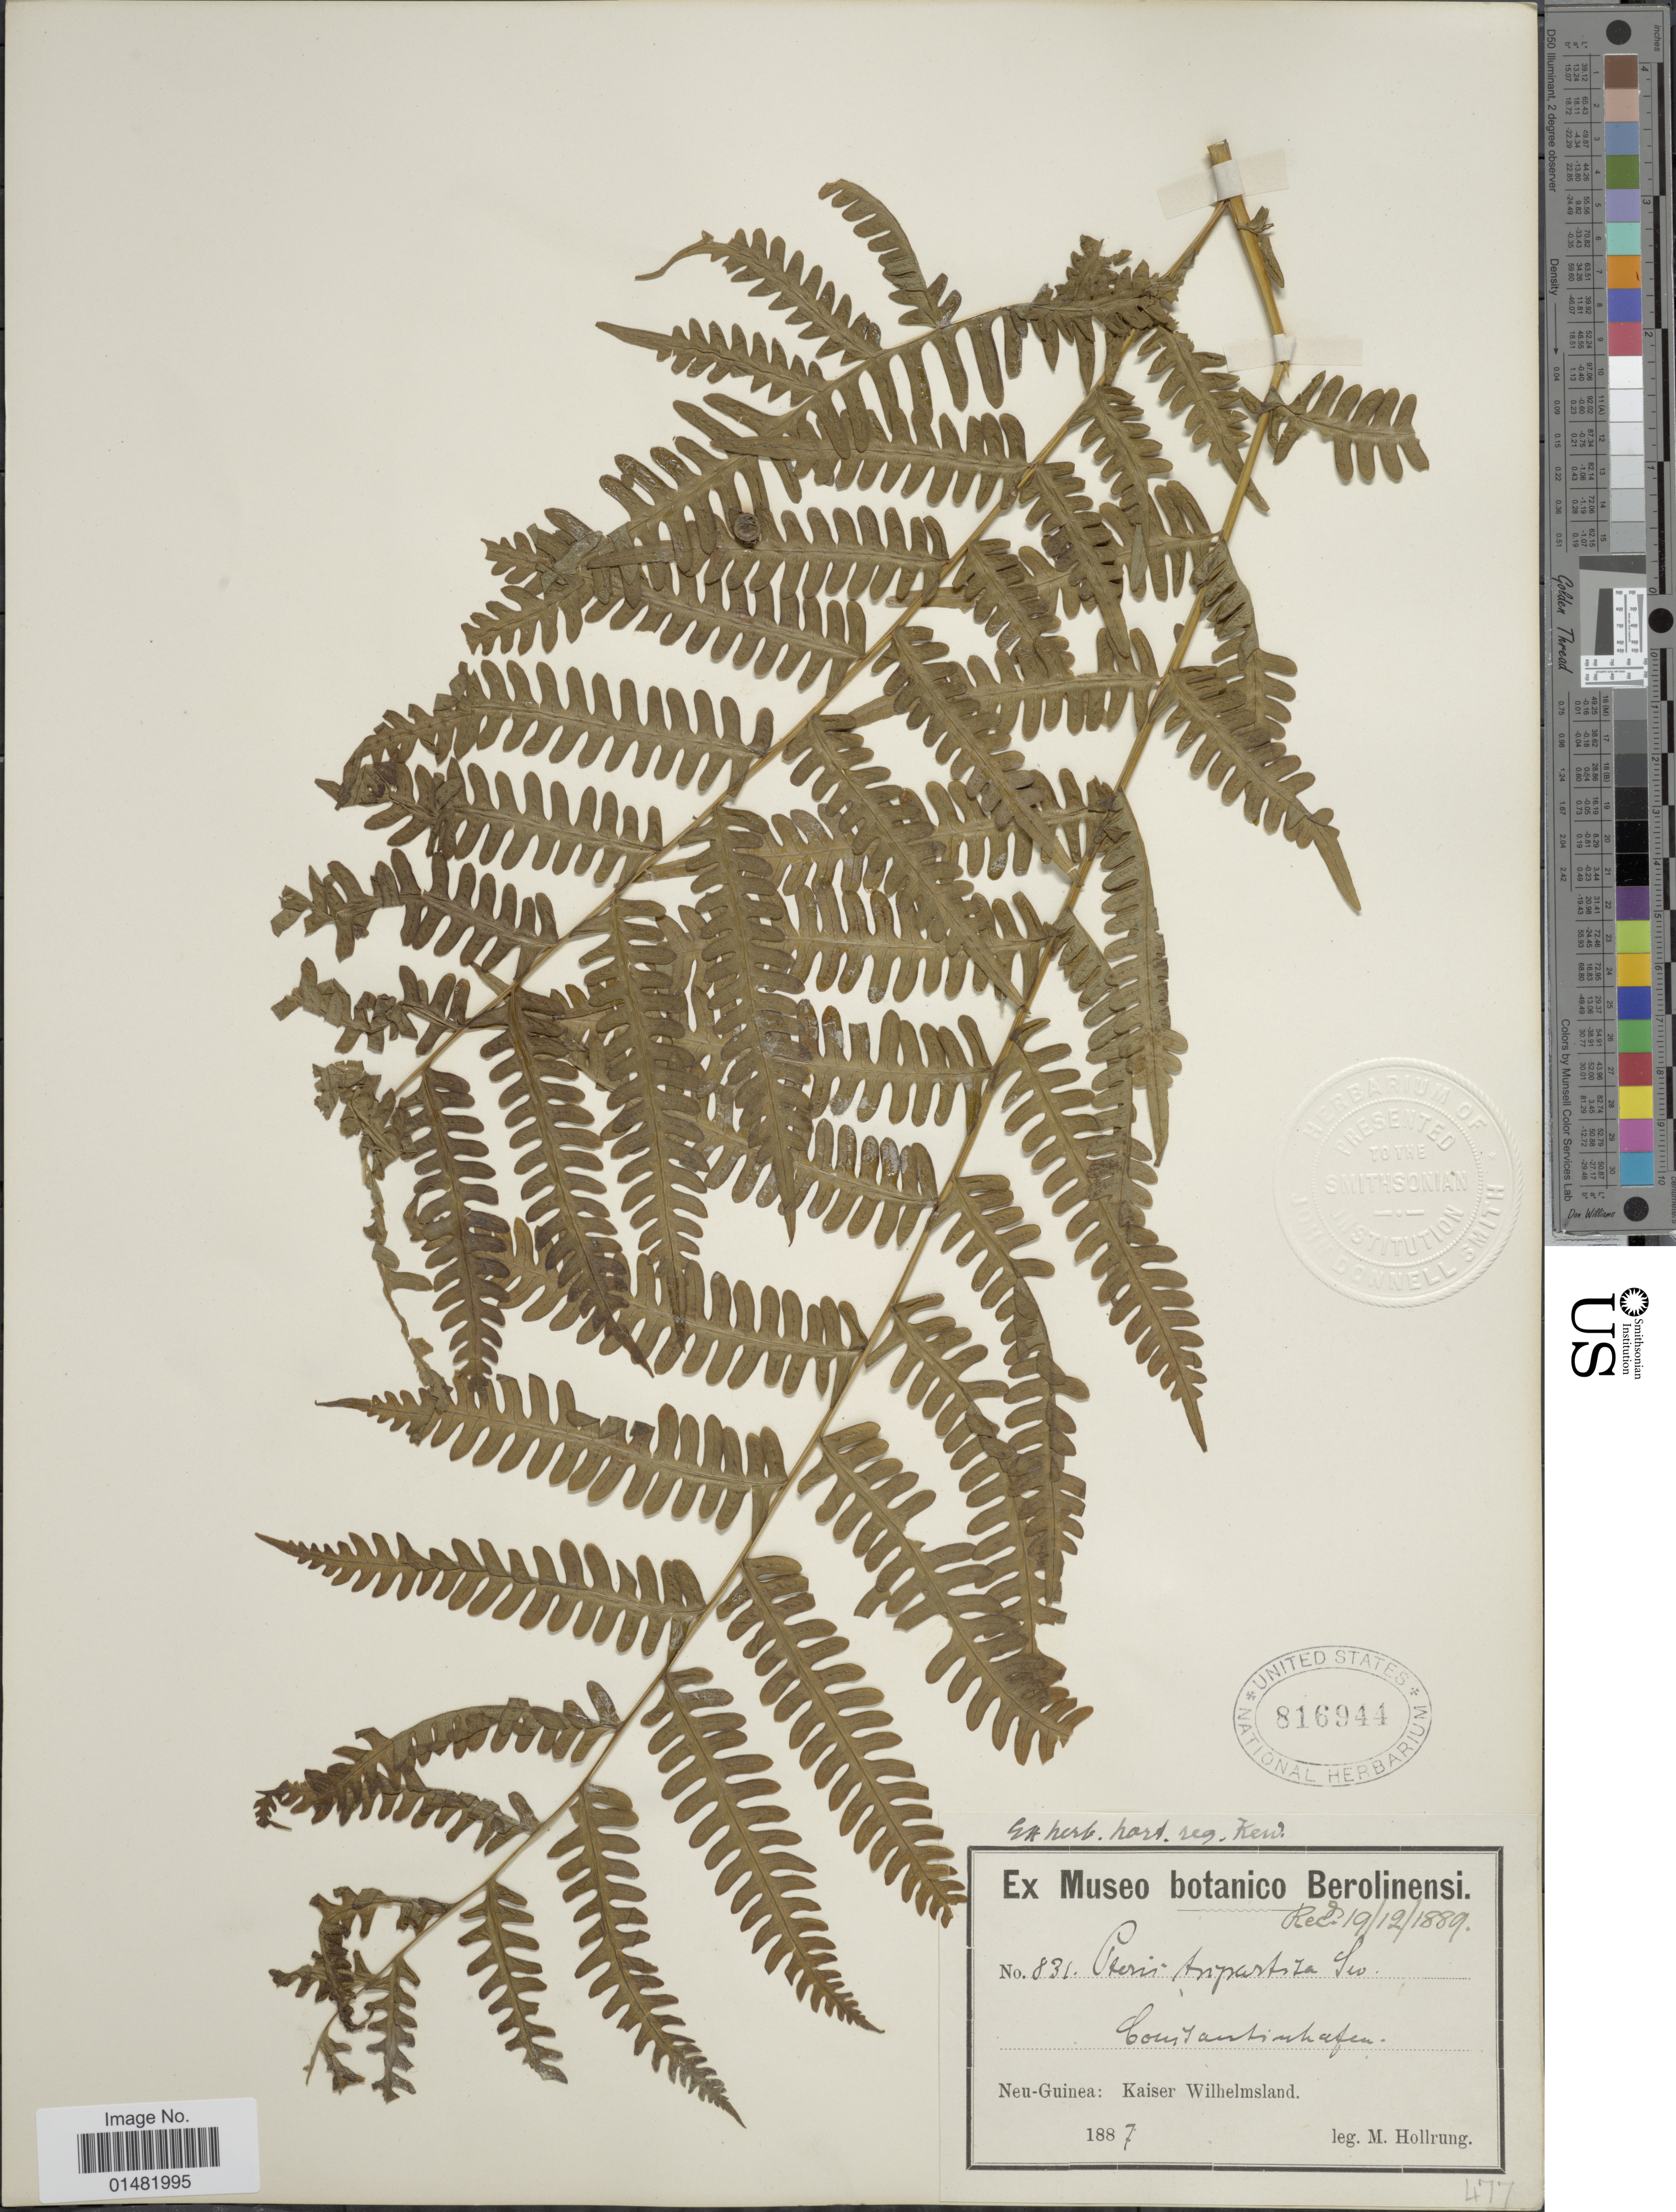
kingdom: Plantae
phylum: Tracheophyta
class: Polypodiopsida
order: Polypodiales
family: Pteridaceae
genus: Pteris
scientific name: Pteris tripartita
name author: Sw.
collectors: M. Hollrung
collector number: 831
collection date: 1887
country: Papua New Guinea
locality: Neu-Guinea: Kaiser Wilhelmsland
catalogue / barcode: US 816944